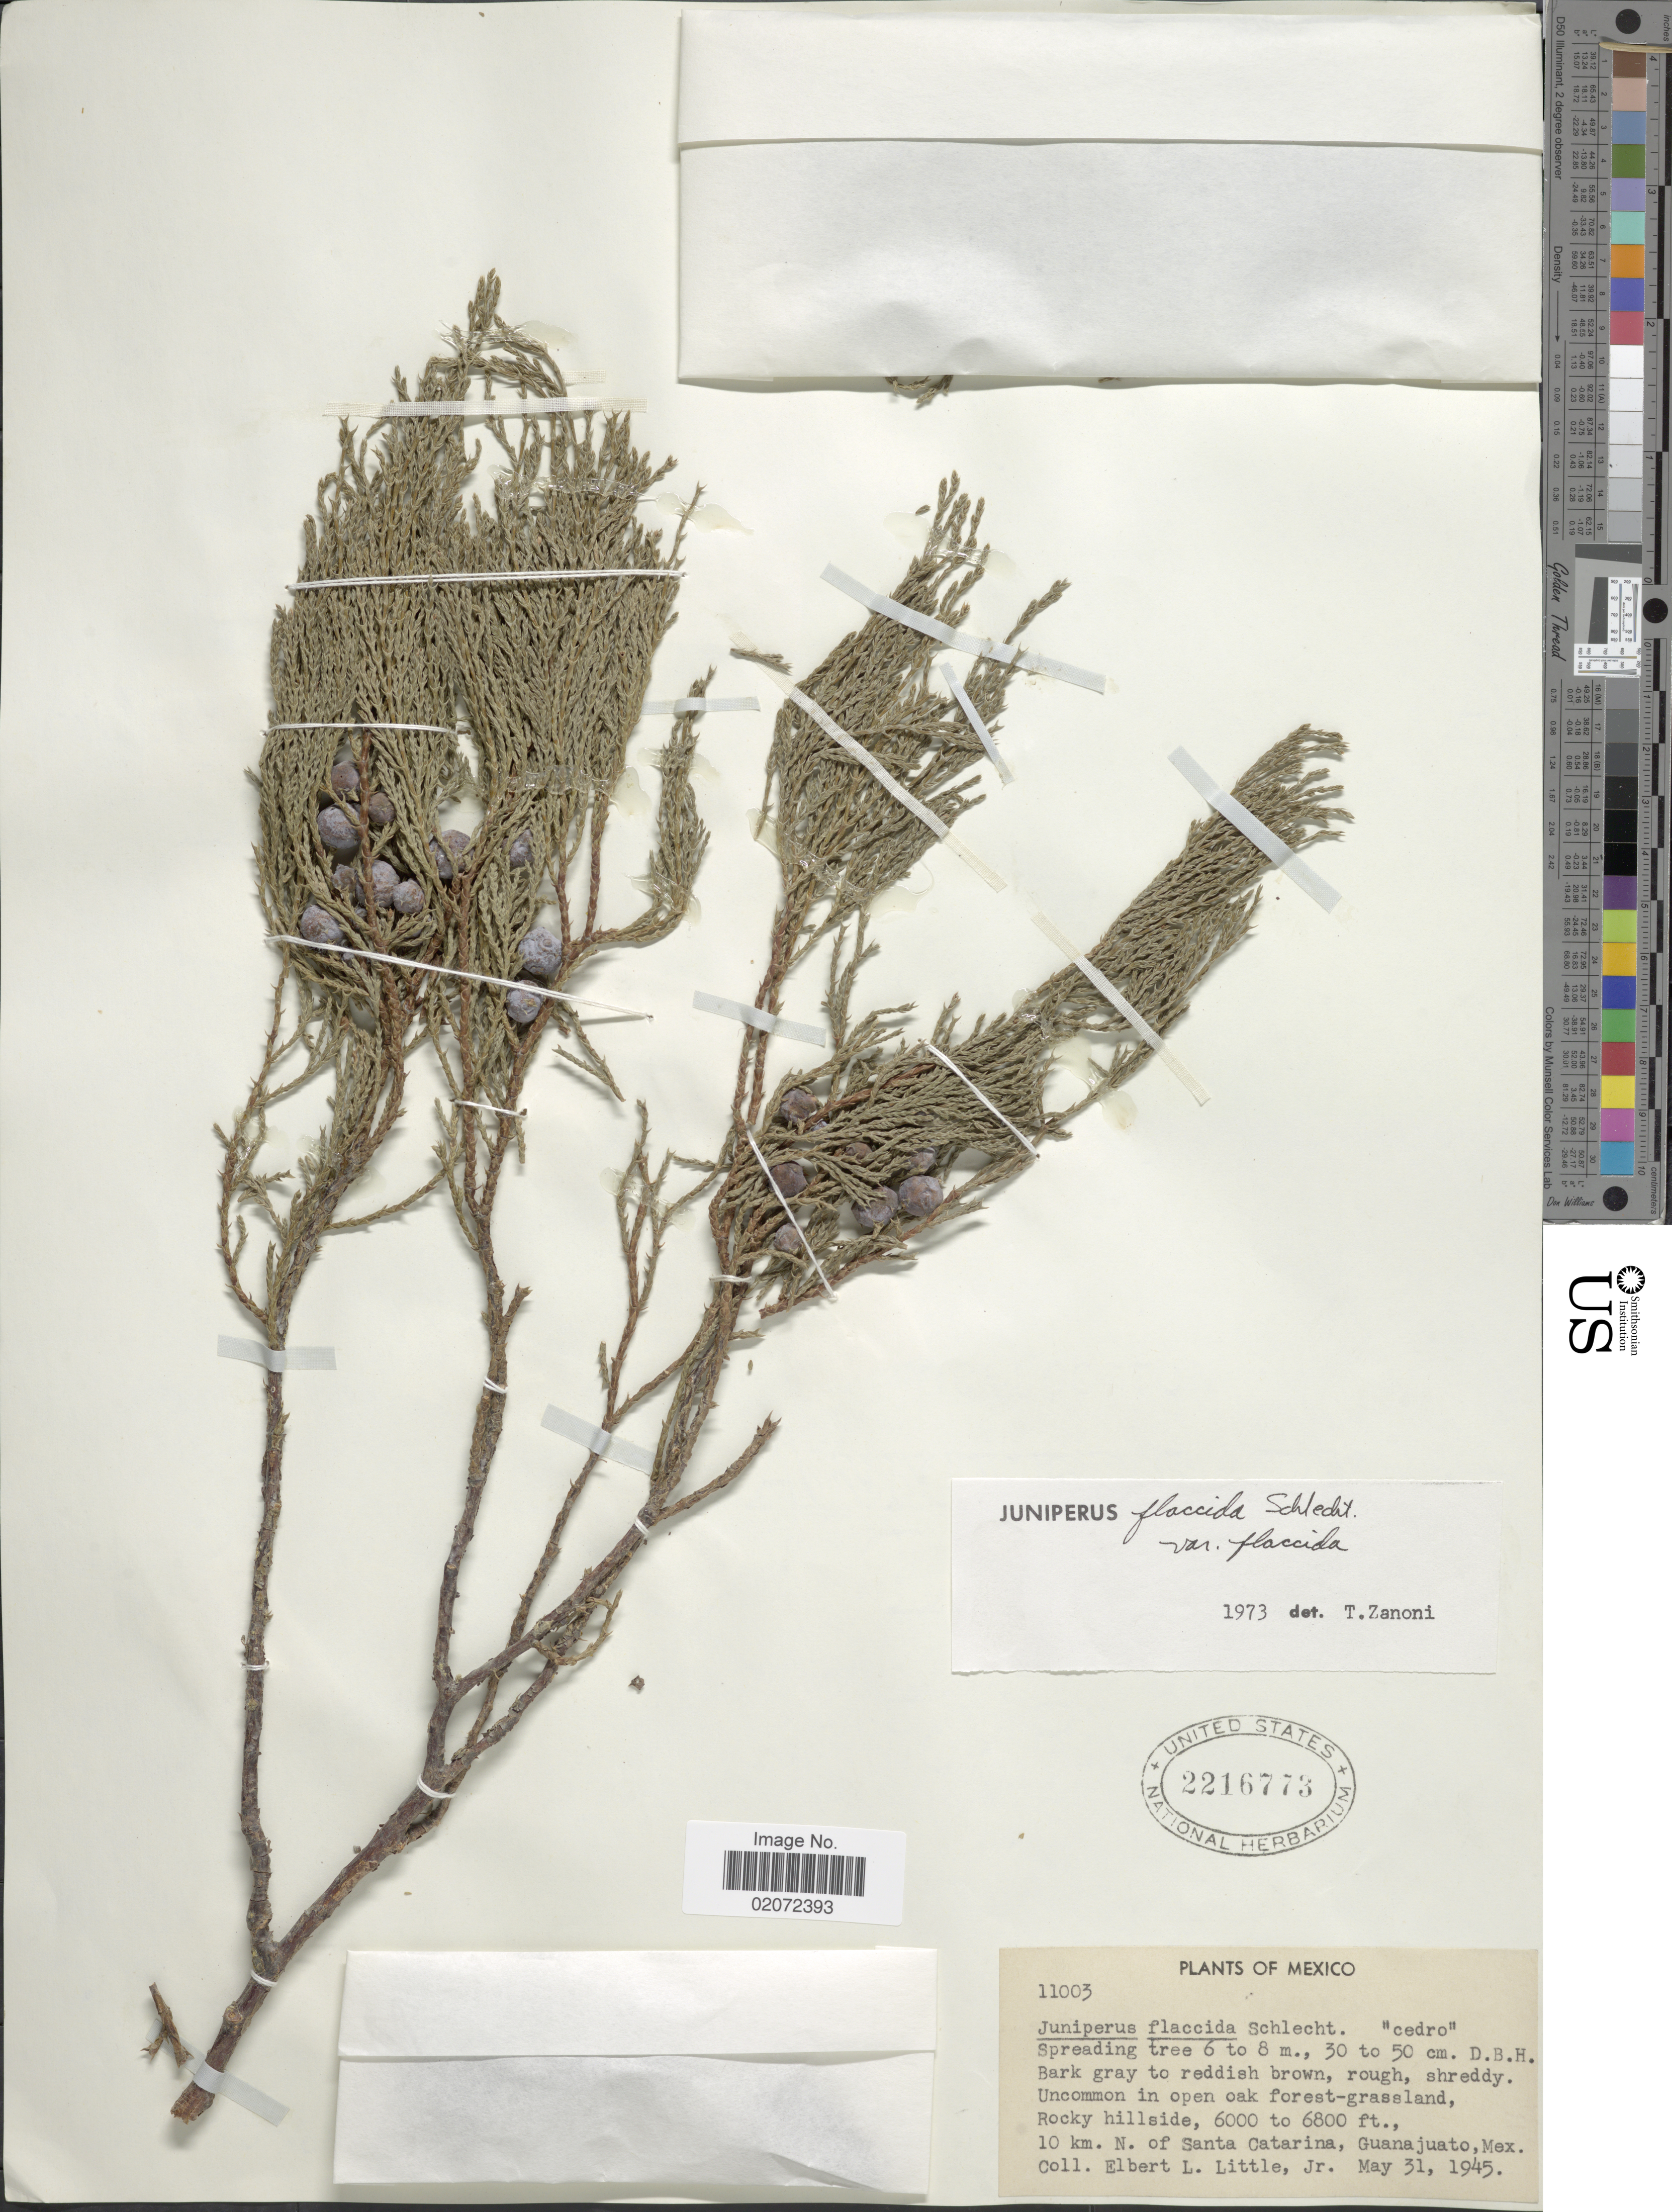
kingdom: Plantae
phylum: Tracheophyta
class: Pinopsida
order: Pinales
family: Cupressaceae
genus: Juniperus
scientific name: Juniperus flaccida var. flaccida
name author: Schltdl.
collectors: E. L. Little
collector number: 11003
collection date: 1945-05-31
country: Mexico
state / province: Guanajuato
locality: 10 km. N. of Santa Catarina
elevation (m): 1829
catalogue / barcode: US 2216773